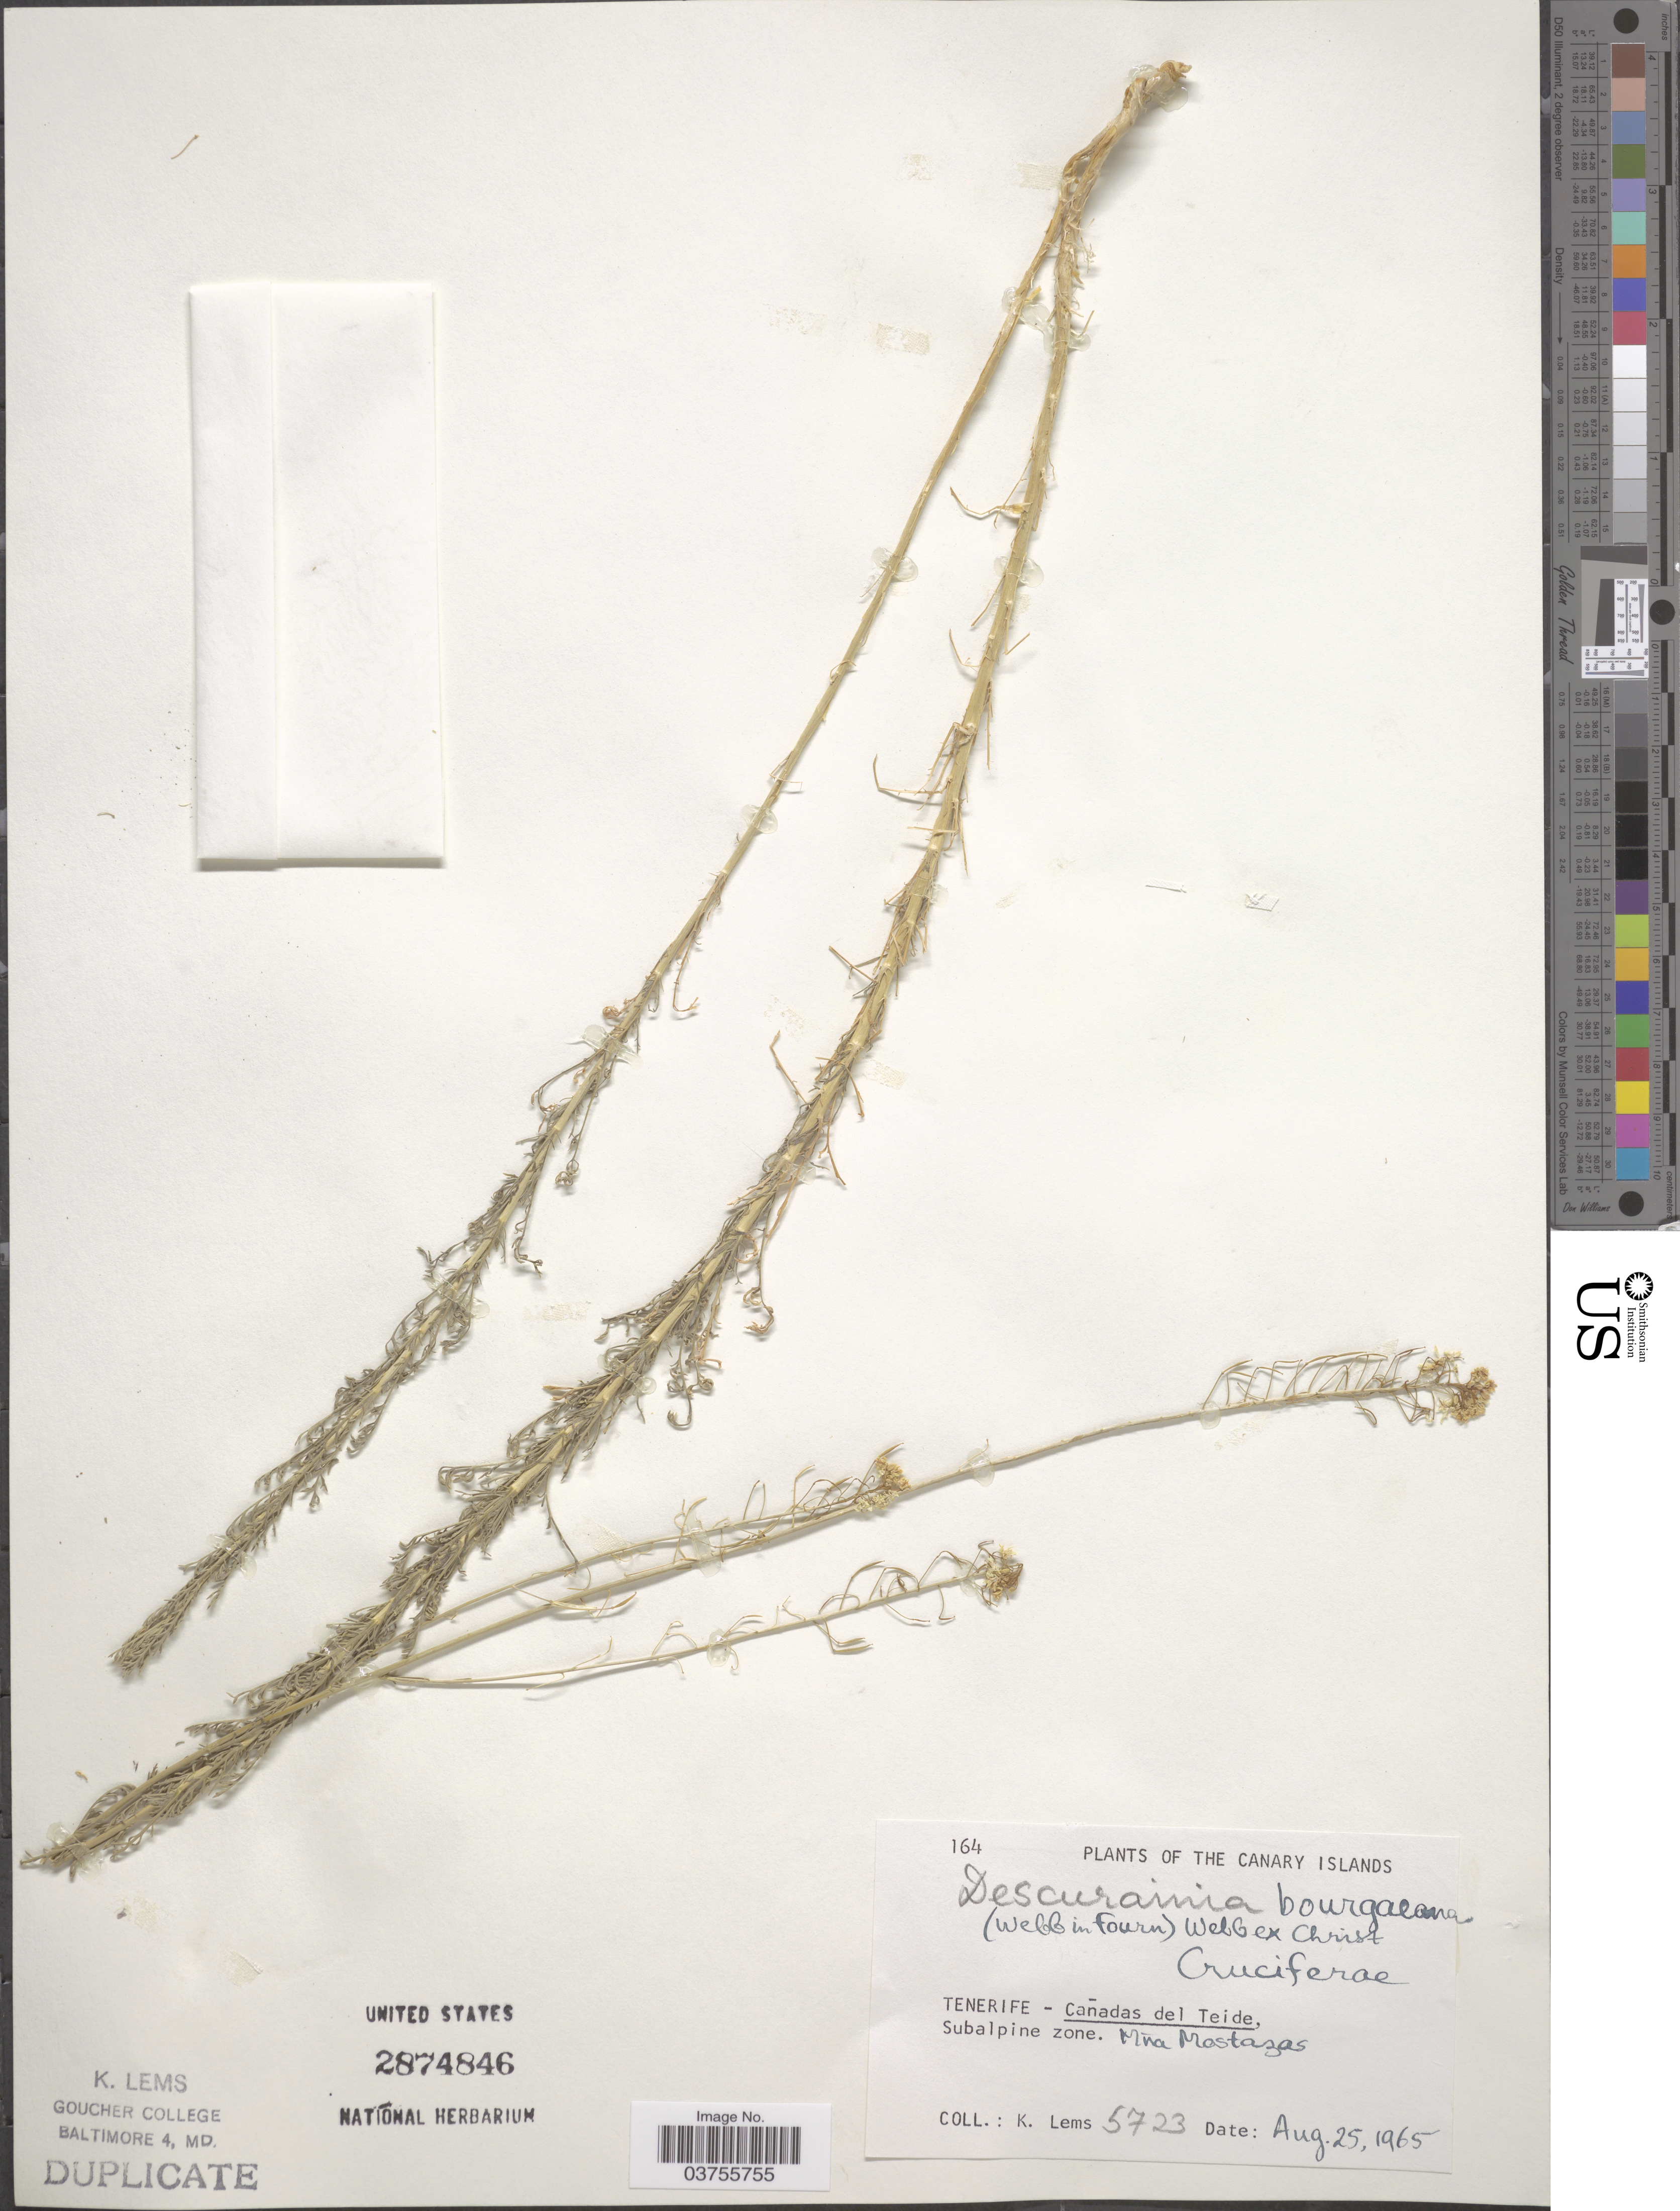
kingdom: Plantae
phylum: Tracheophyta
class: Magnoliopsida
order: Brassicales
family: Brassicaceae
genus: Descurainia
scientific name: Descurainia bourgaeana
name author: (E. Fourn.) Webb ex O.E. Schulz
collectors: K. Lems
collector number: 5723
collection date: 1965-08-25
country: Spain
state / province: Canarias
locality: The Canary Islands. Tenerife - Cañadas del Teide, Subalpine zone. Miña Mostazas.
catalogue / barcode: US 2874846